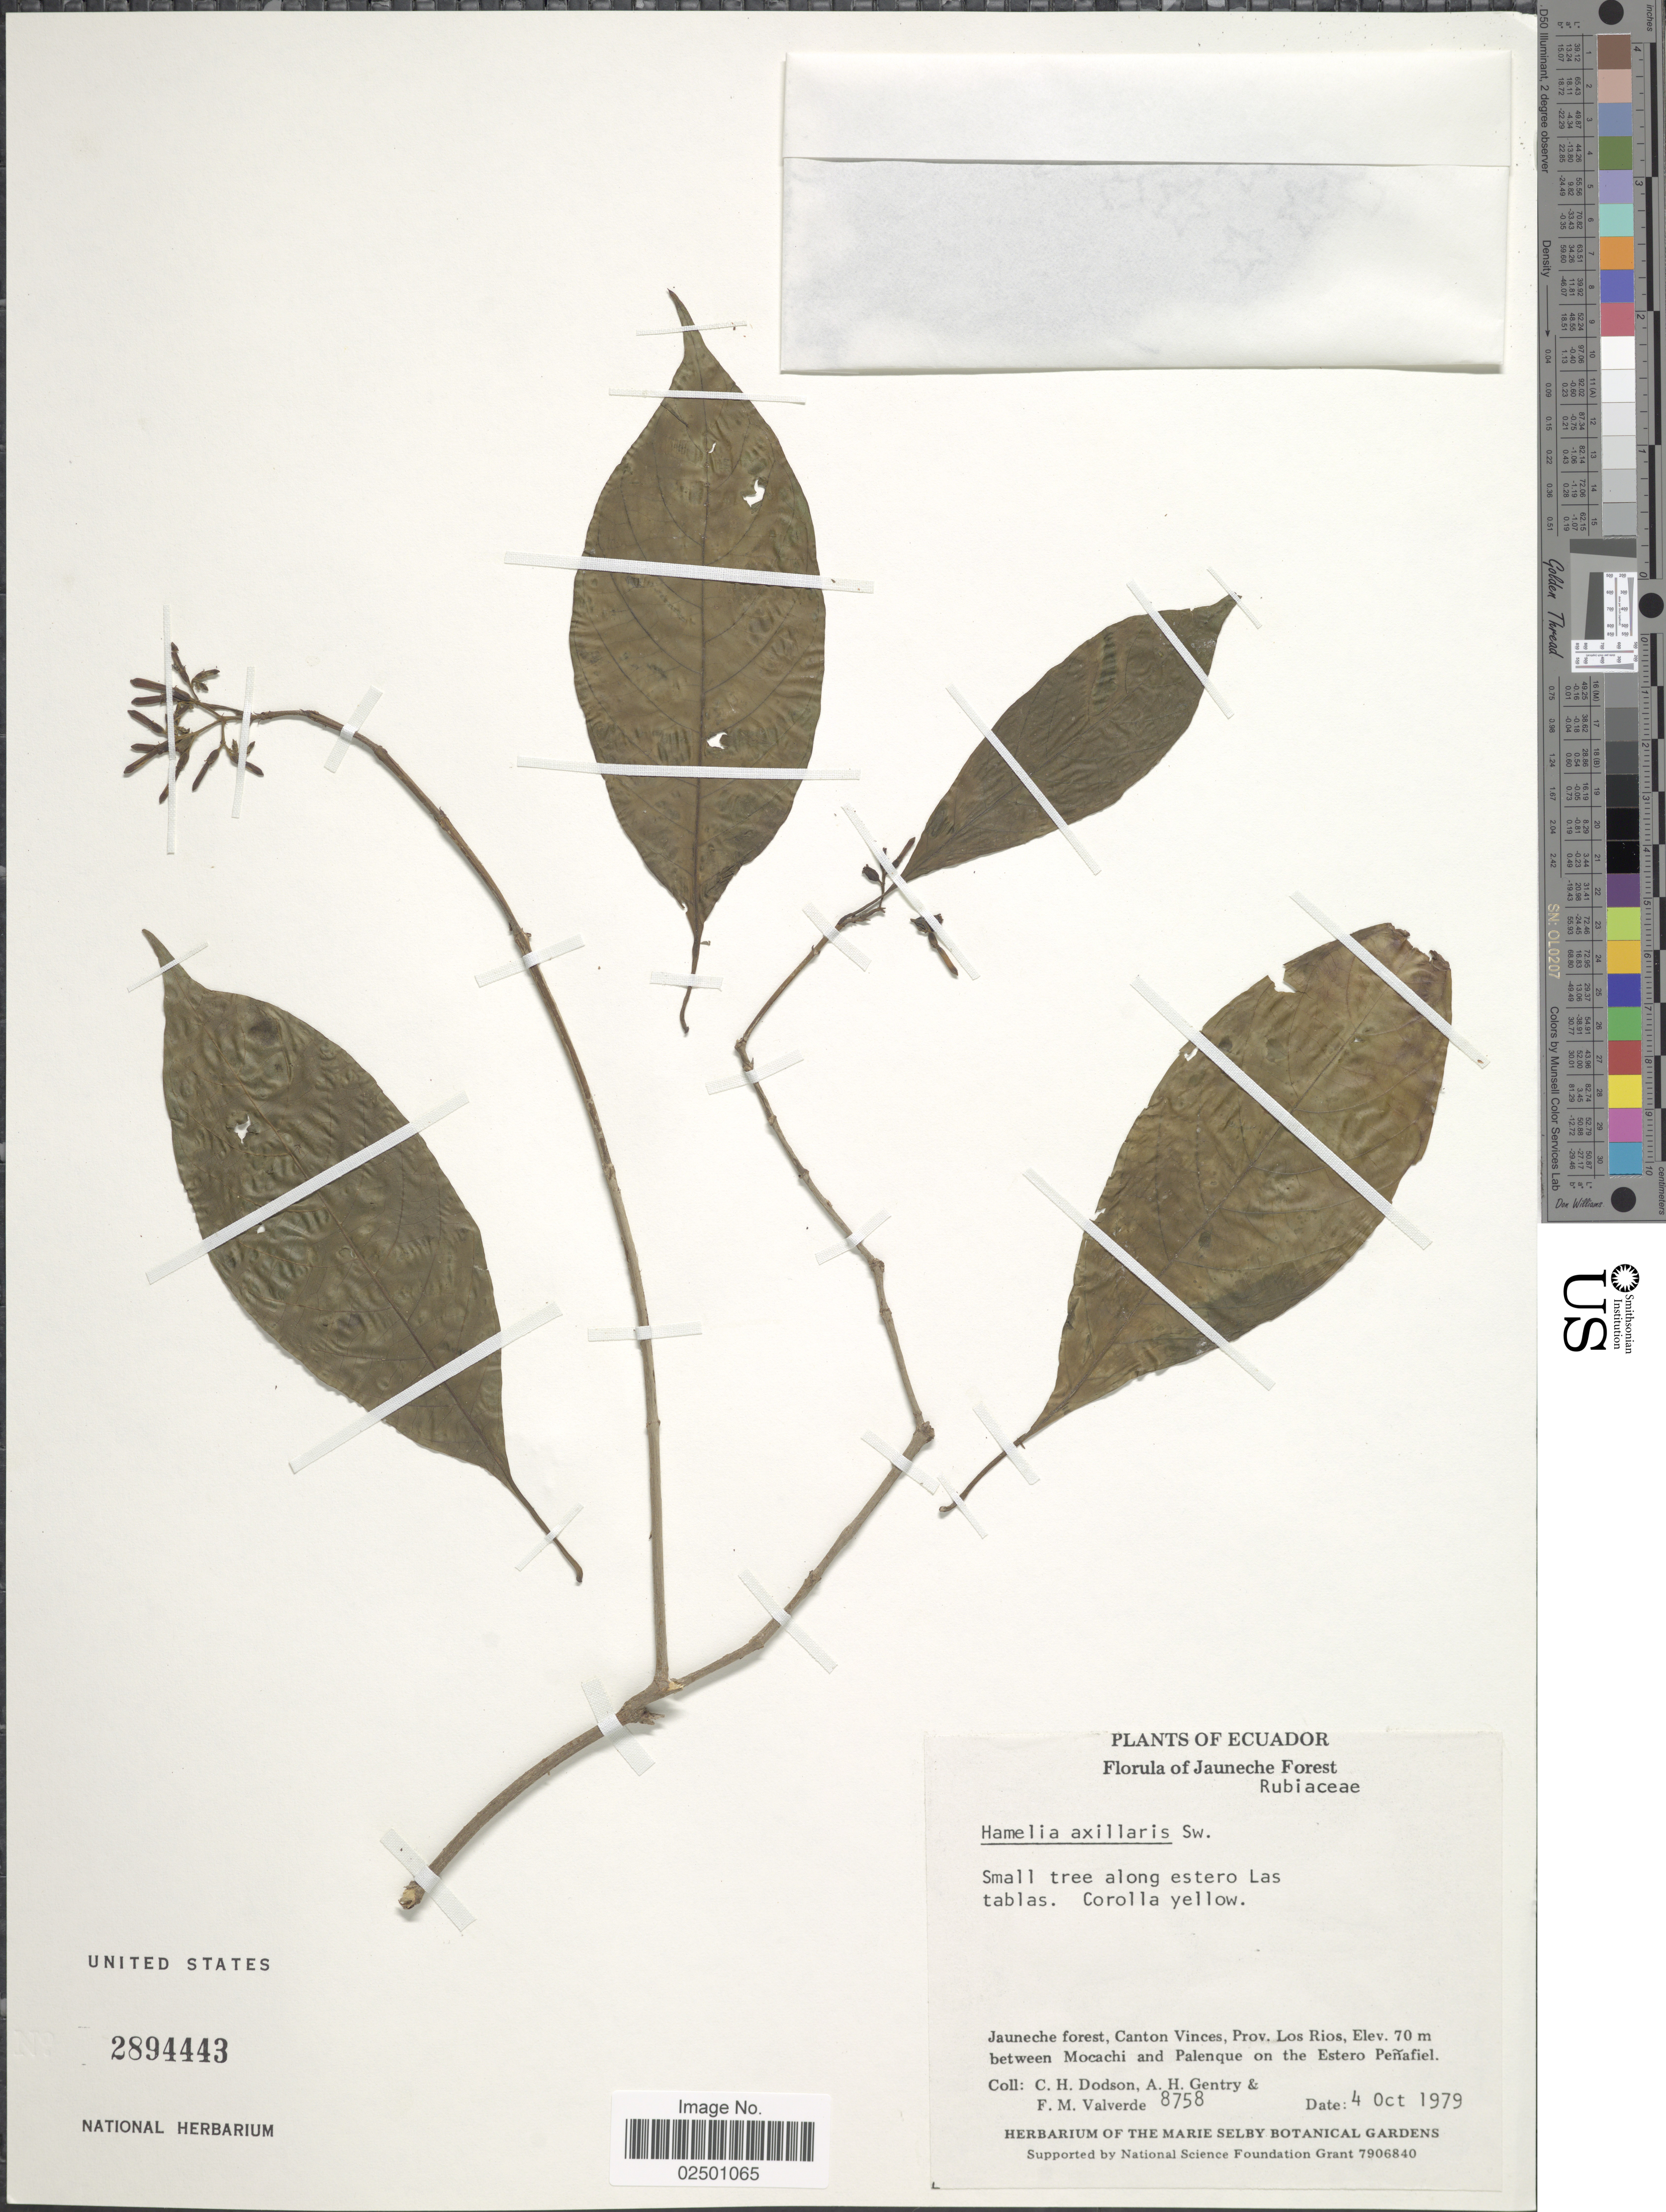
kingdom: Plantae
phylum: Tracheophyta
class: Magnoliopsida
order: Gentianales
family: Rubiaceae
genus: Hamelia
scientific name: Hamelia axillaris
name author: Sw.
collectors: C. H. Dodson, A. H. Gentry & F. M. Valverde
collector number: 8758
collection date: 1979-10-04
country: Ecuador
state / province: Los Ríos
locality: Florula of Jauneche Forest. Jauneche forest, Canton Vinces, Prov. Los Rios, between Mocachi and Palenque on the Estero Penafiel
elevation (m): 70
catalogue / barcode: US 2894443